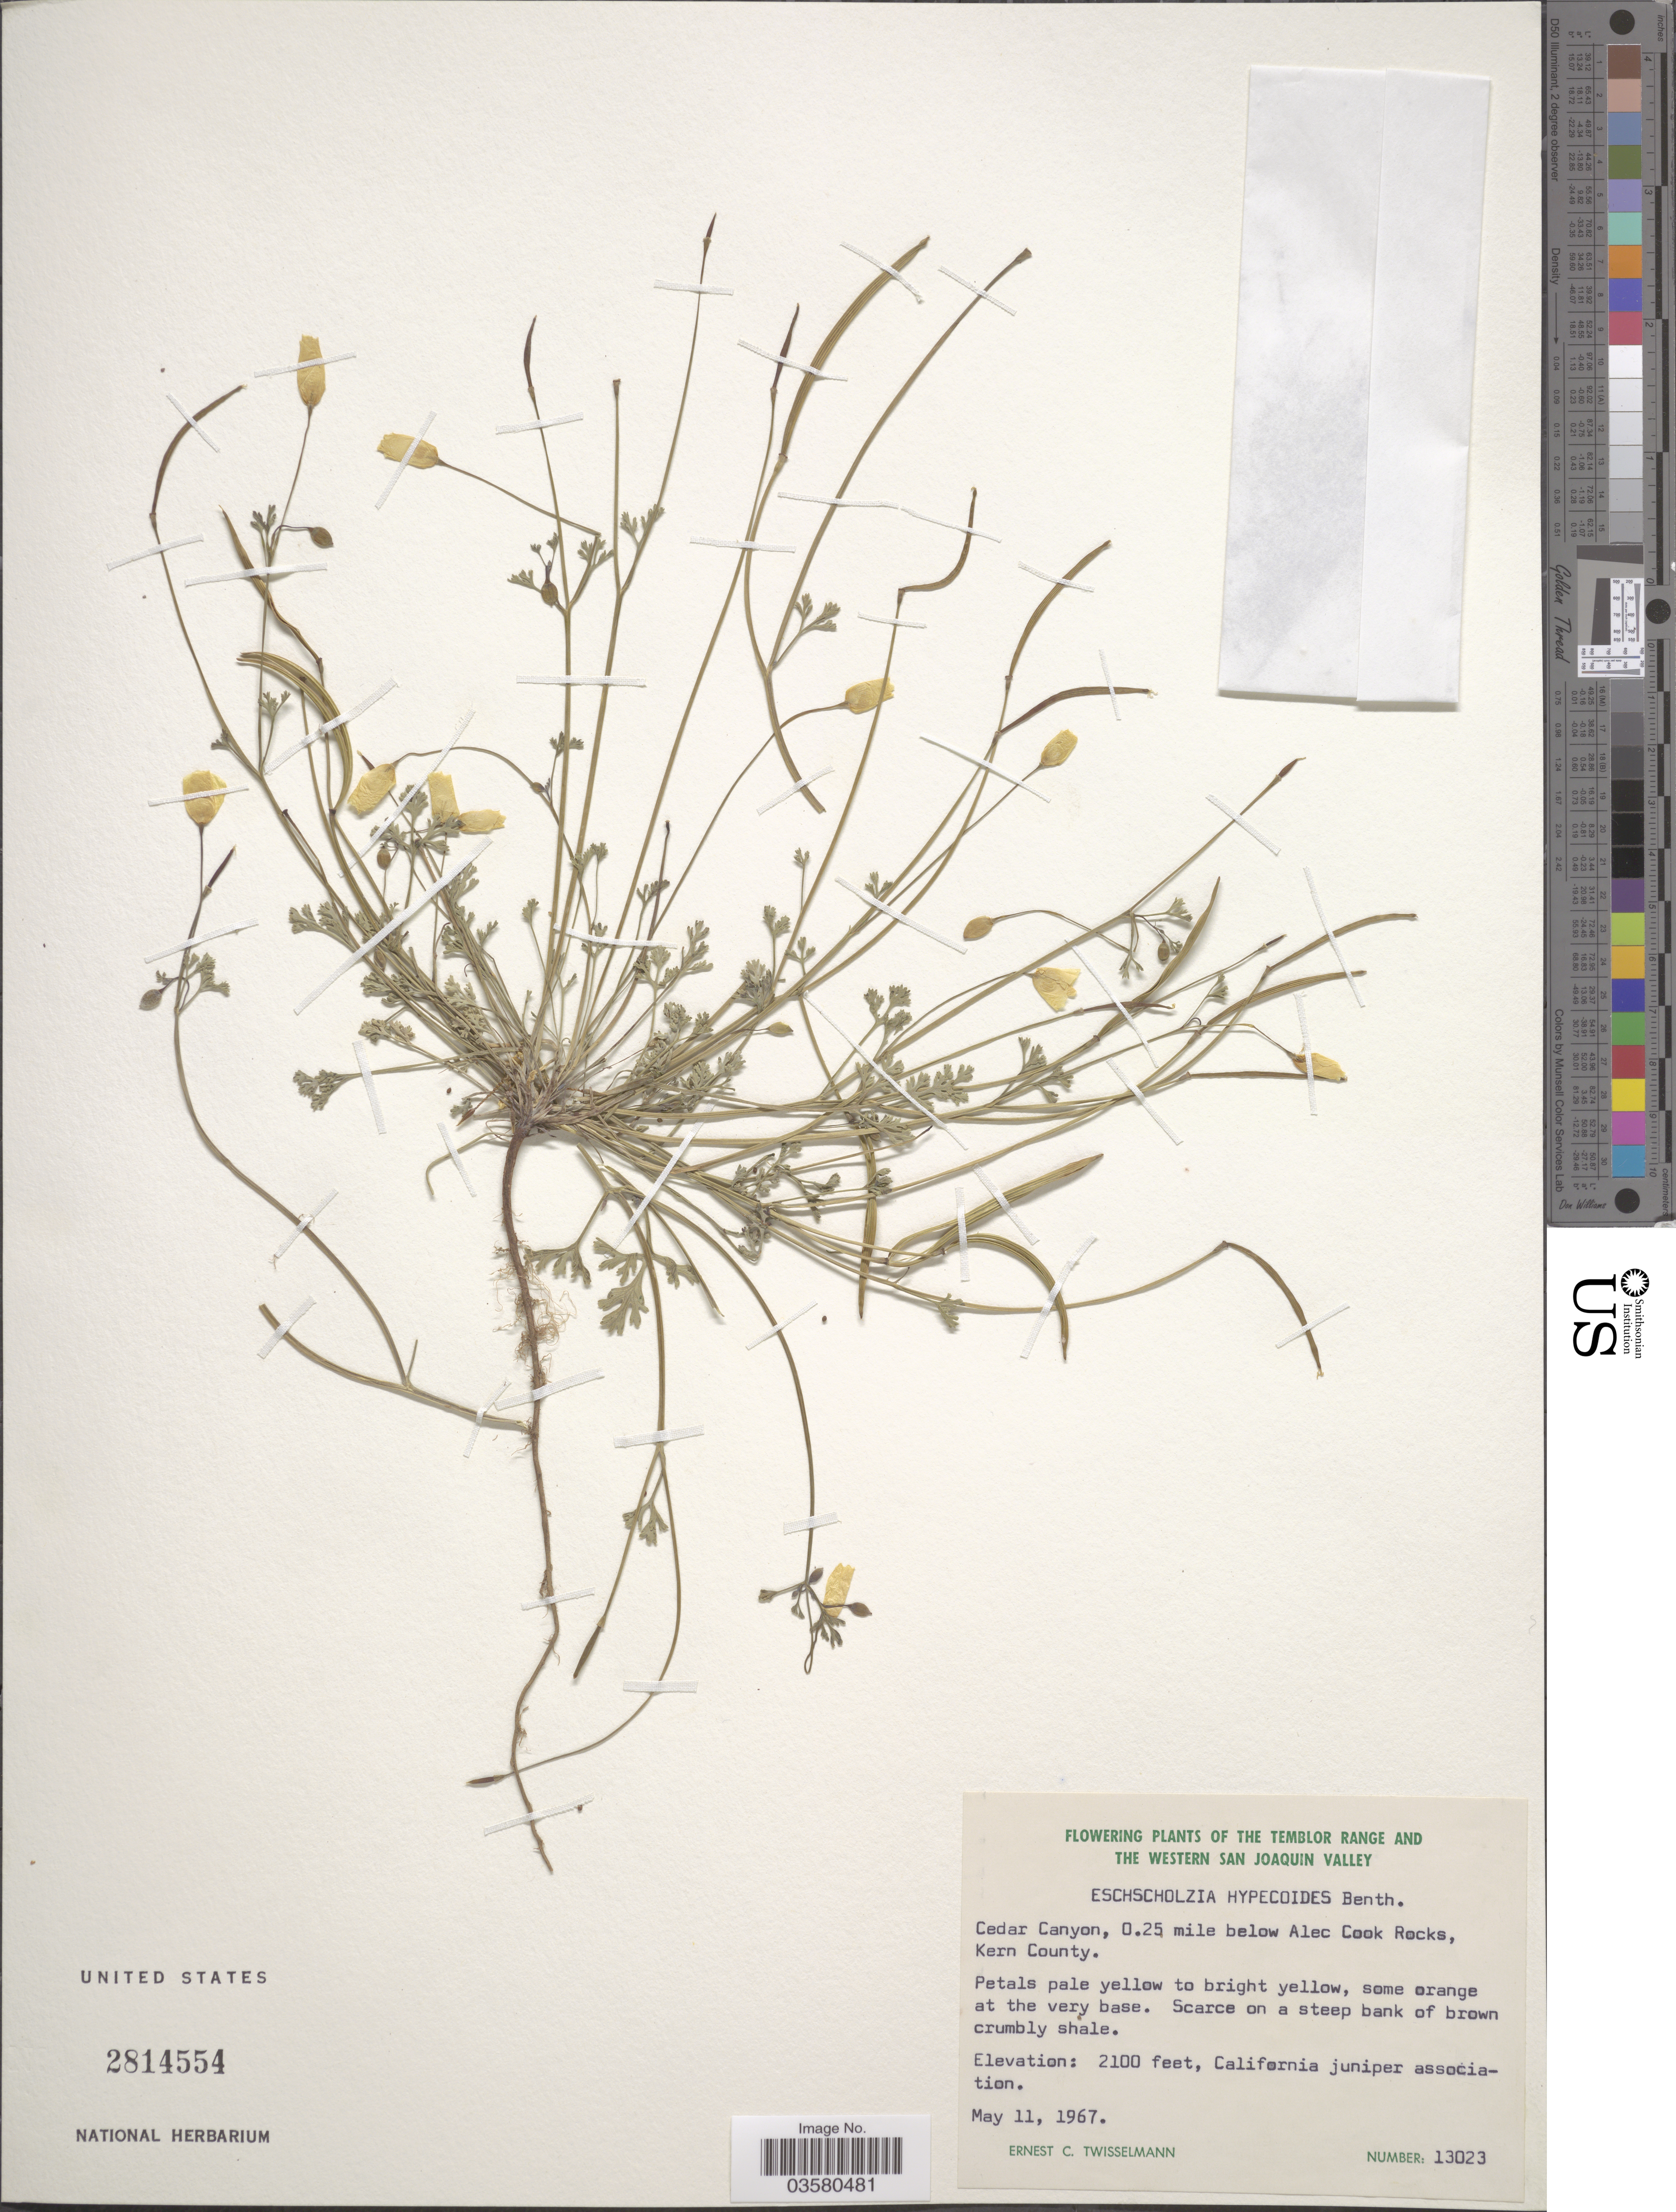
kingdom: Plantae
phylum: Tracheophyta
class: Magnoliopsida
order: Ranunculales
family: Papaveraceae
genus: Eschscholzia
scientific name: Eschscholzia hypecoides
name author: Benth.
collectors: E. Twisselmann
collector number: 13023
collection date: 1967-05-11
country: United States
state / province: California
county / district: Kern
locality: The Temblor Range and The Western San Joaquin Valley. Cedar Canyon, 0.25 mile below Alec Cook Rocks, Kern County. California juniper association.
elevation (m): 640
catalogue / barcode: US 2814554